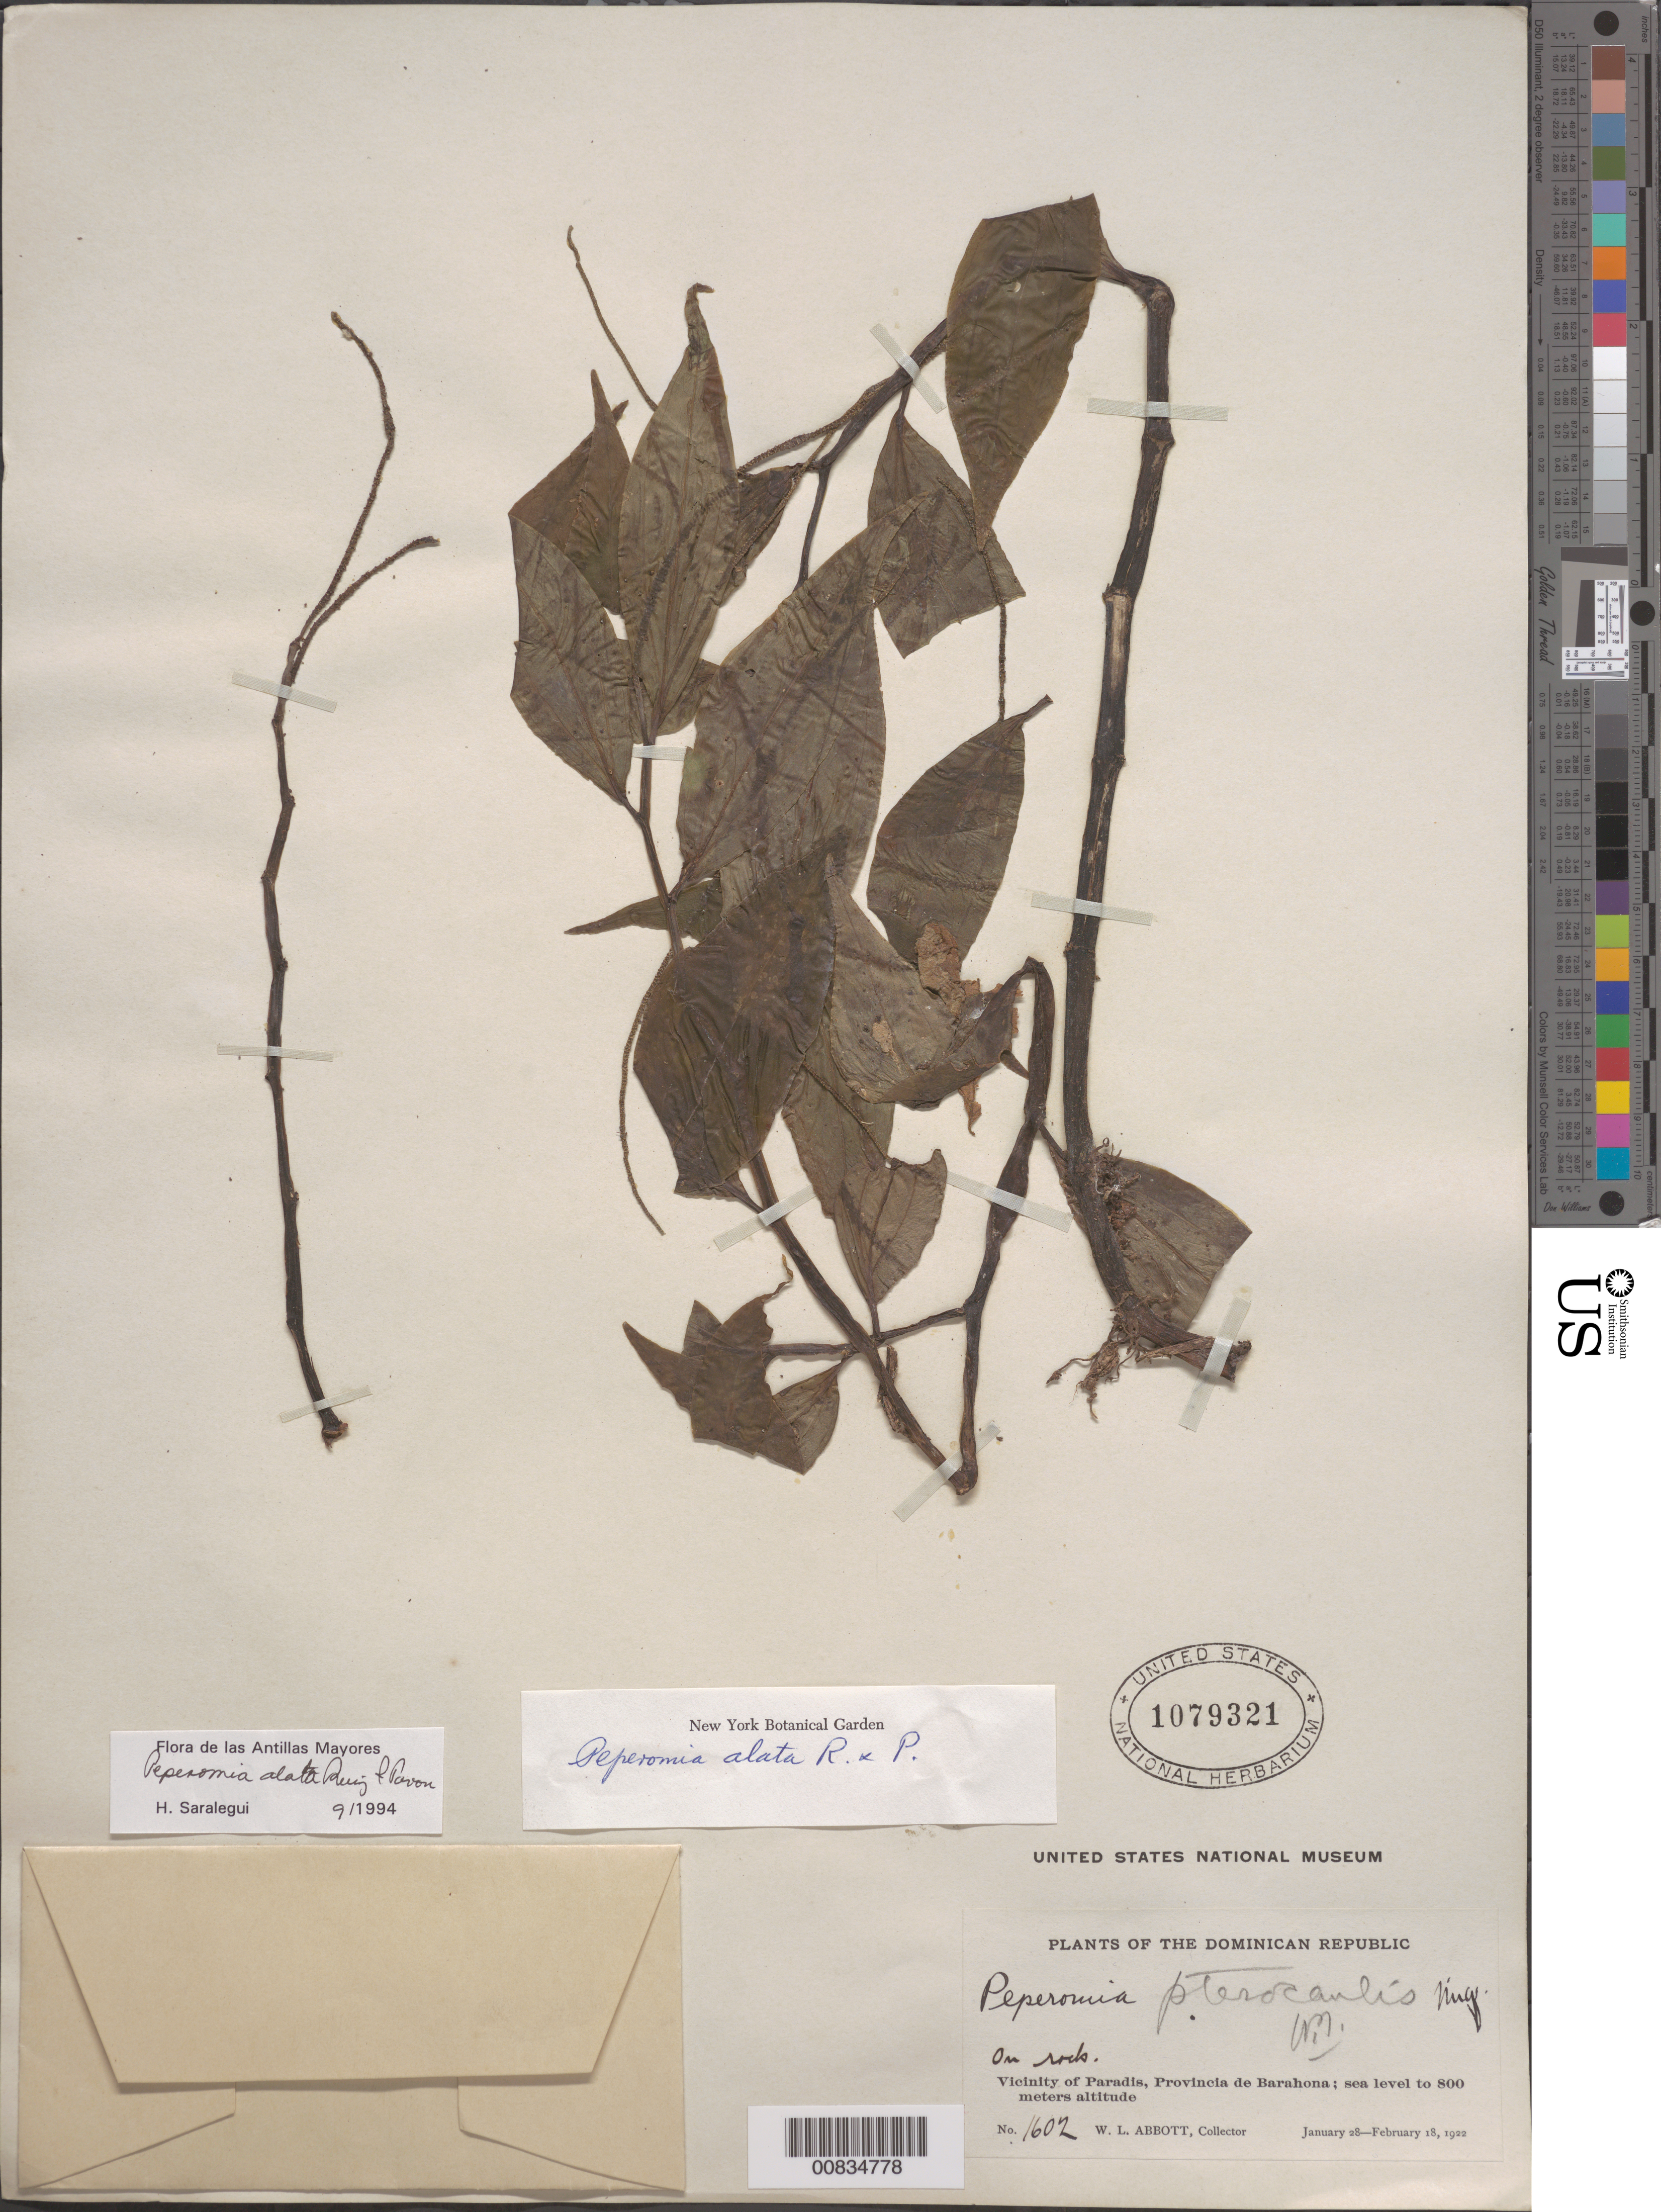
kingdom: Plantae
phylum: Tracheophyta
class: Magnoliopsida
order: Piperales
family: Piperaceae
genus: Peperomia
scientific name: Peperomia alata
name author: Ruiz & Pav.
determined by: Saralegui Boza, H., (HAJB), Jardin Botanico Nacional (Habana)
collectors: W. L. Abbott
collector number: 1602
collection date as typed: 28 Jan 1922 to 18 Feb 1922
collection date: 1922-01-28/1922-02-18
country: Dominican Republic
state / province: Barahona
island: Hispaniola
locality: Vicinity of Paradis.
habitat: On rocks.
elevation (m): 800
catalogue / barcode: US 1079321